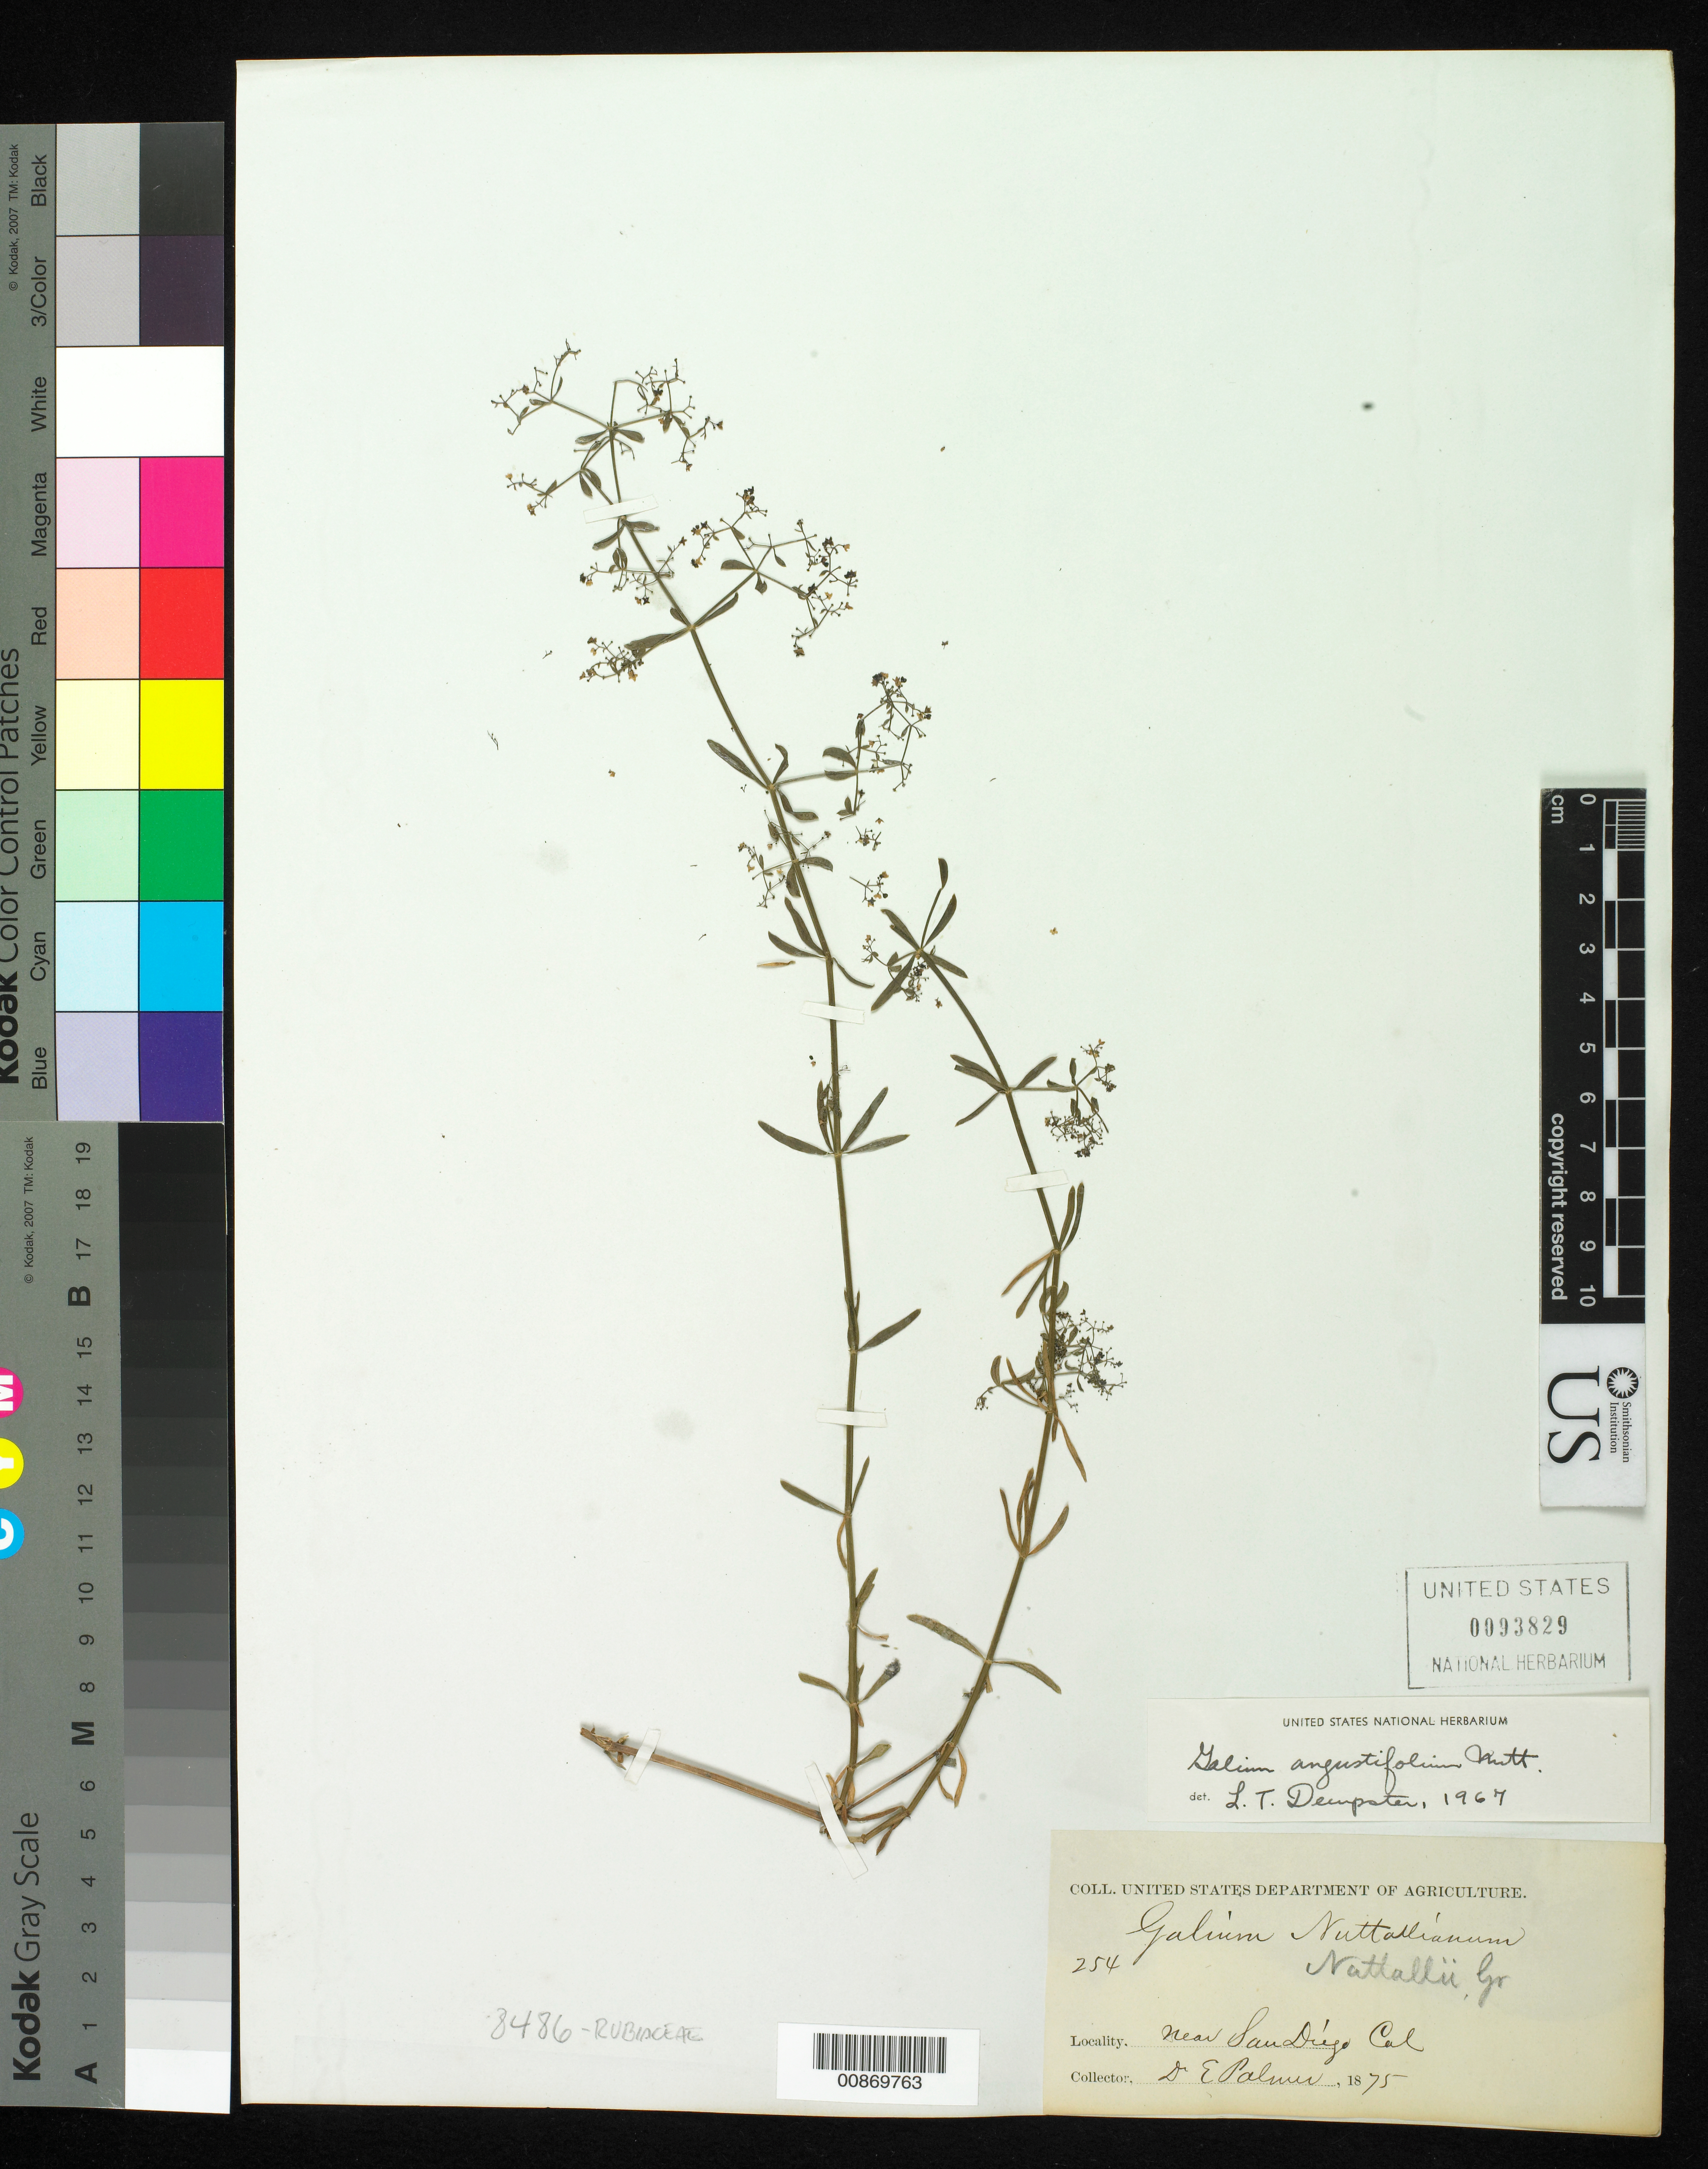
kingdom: Plantae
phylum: Tracheophyta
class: Magnoliopsida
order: Gentianales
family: Rubiaceae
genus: Galium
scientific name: Galium angustifolium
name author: Nutt.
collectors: E. Palmer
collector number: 254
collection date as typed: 1875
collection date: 1875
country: United States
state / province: California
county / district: San Diego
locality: Near San Diego, California.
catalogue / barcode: US 93829